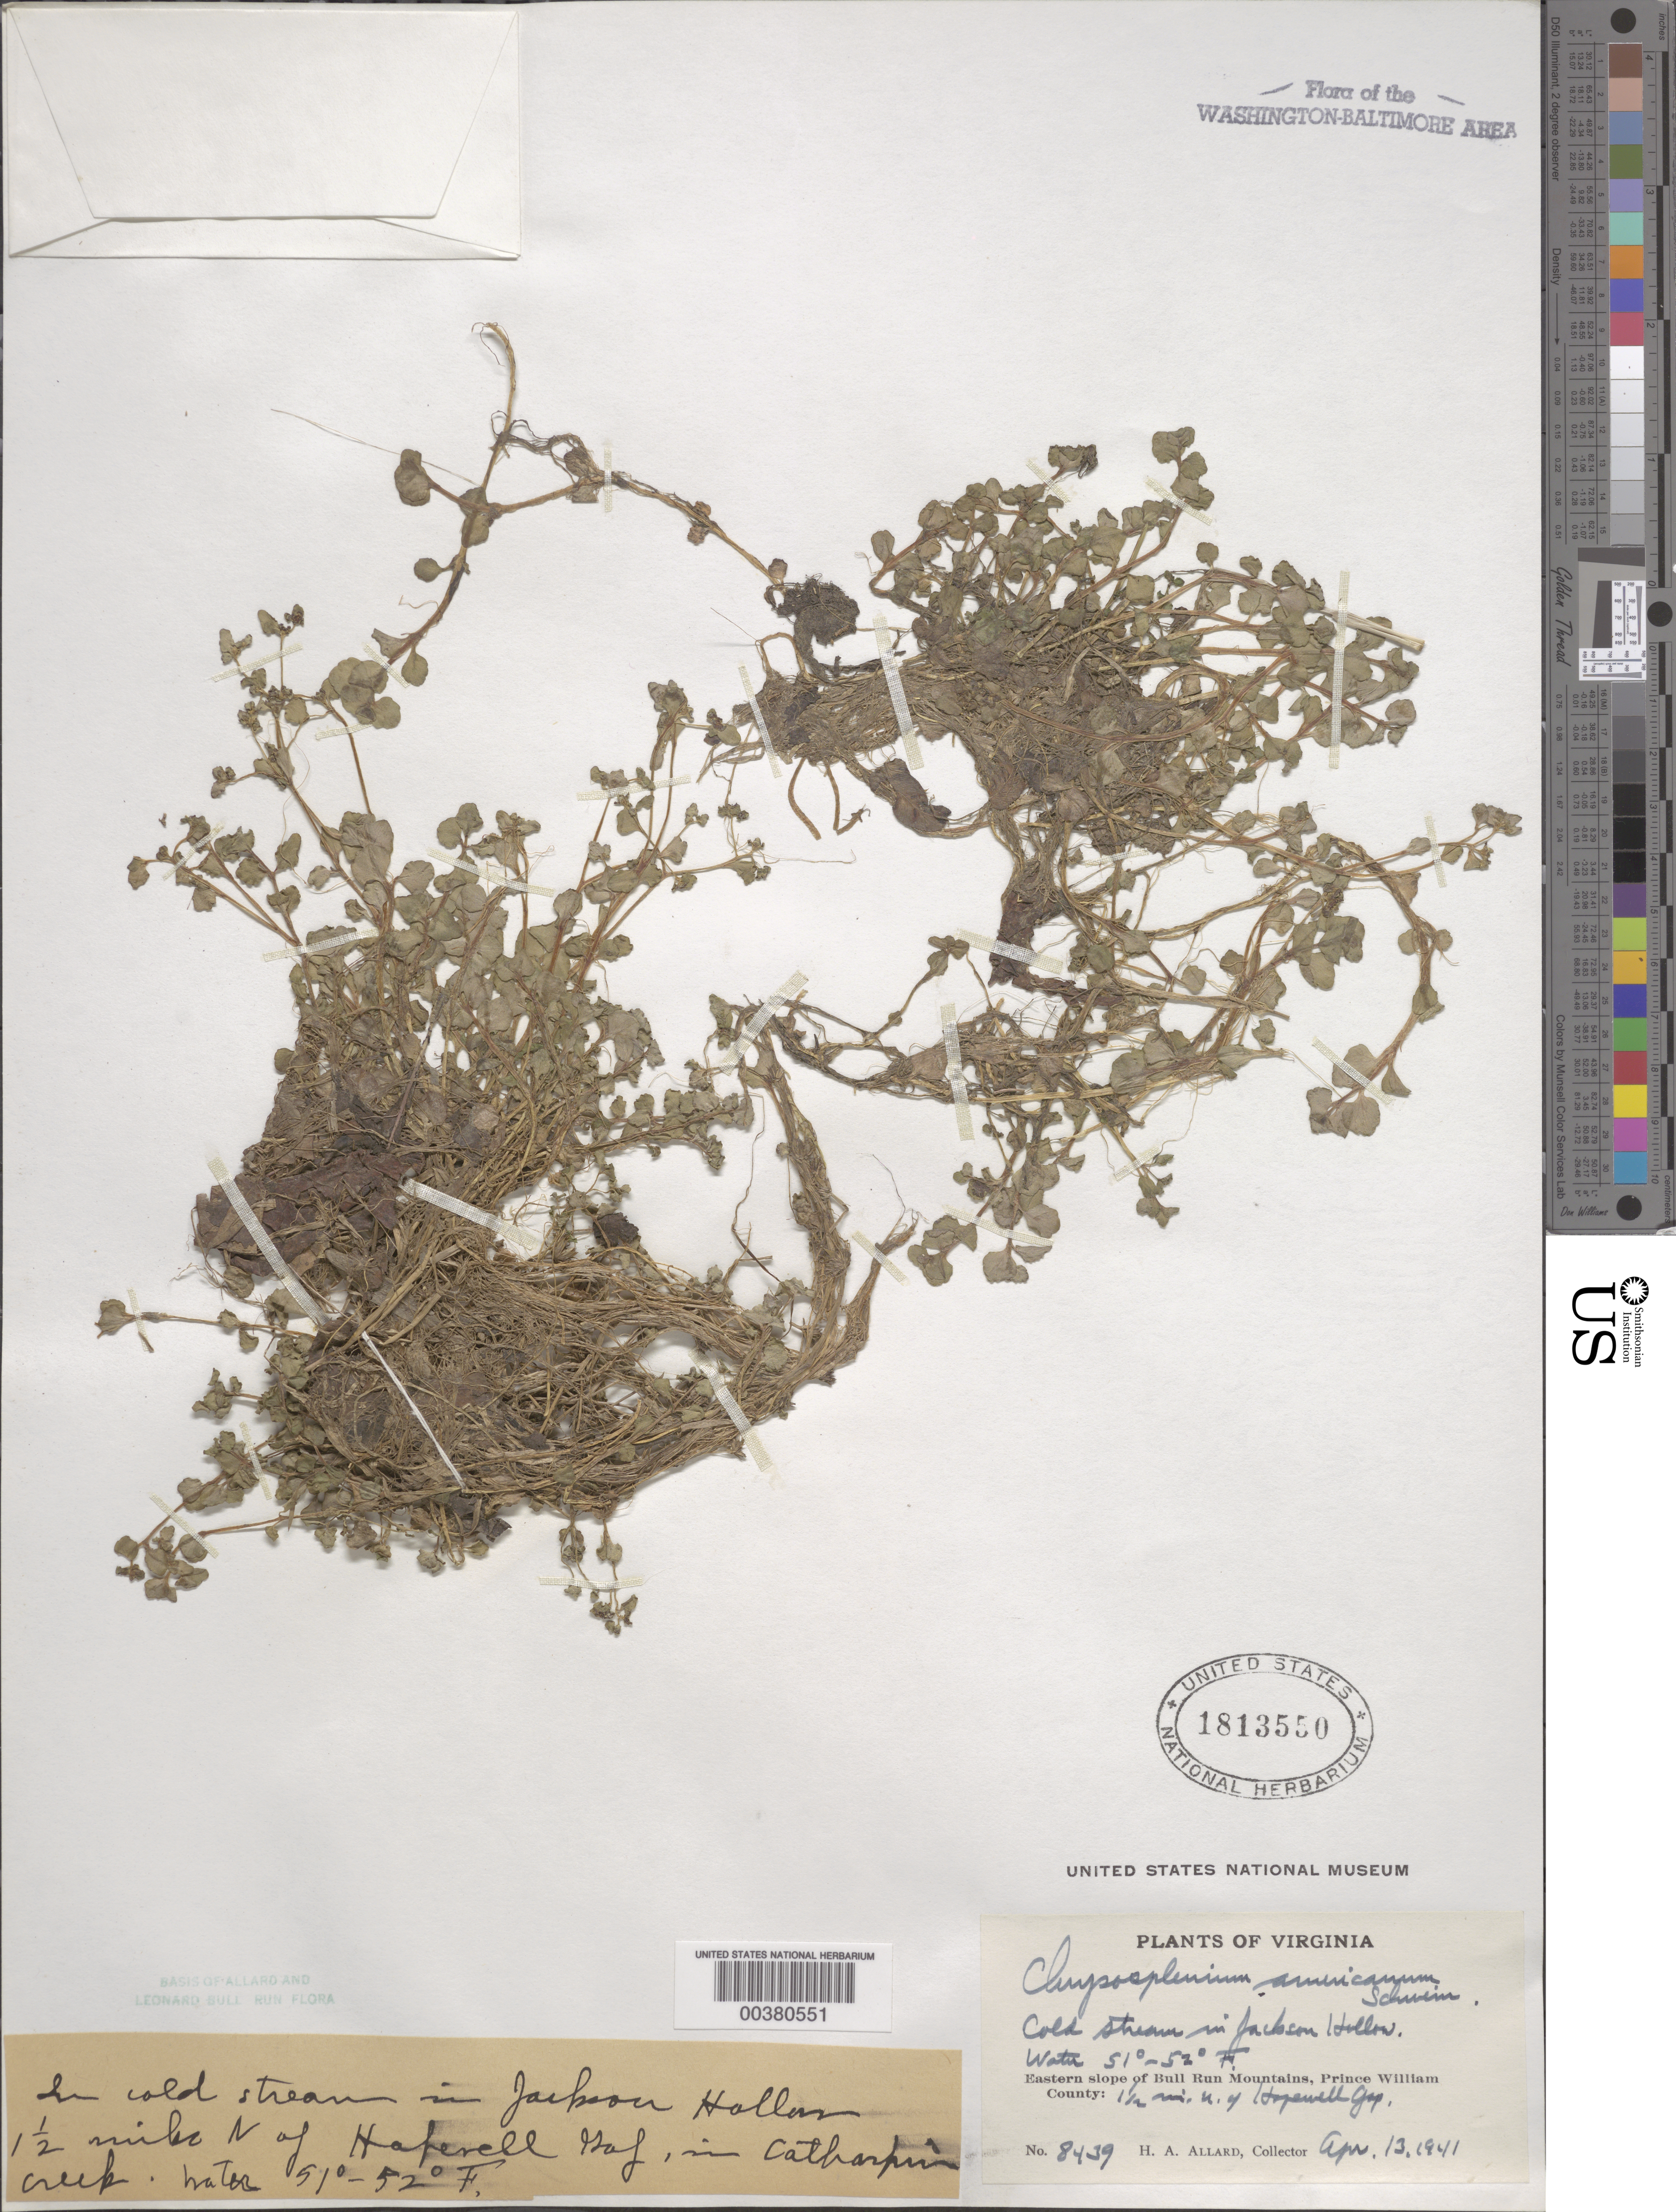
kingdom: Plantae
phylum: Tracheophyta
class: Magnoliopsida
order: Saxifragales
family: Saxifragaceae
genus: Chrysosplenium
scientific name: Chrysosplenium americanum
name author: Schwein.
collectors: H. A. Allard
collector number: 8439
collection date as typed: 13 Apr 1941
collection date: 1941-04-13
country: United States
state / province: Virginia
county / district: Prince William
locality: East of White Rocks and north of Hopewell Gap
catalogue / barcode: US 1813550